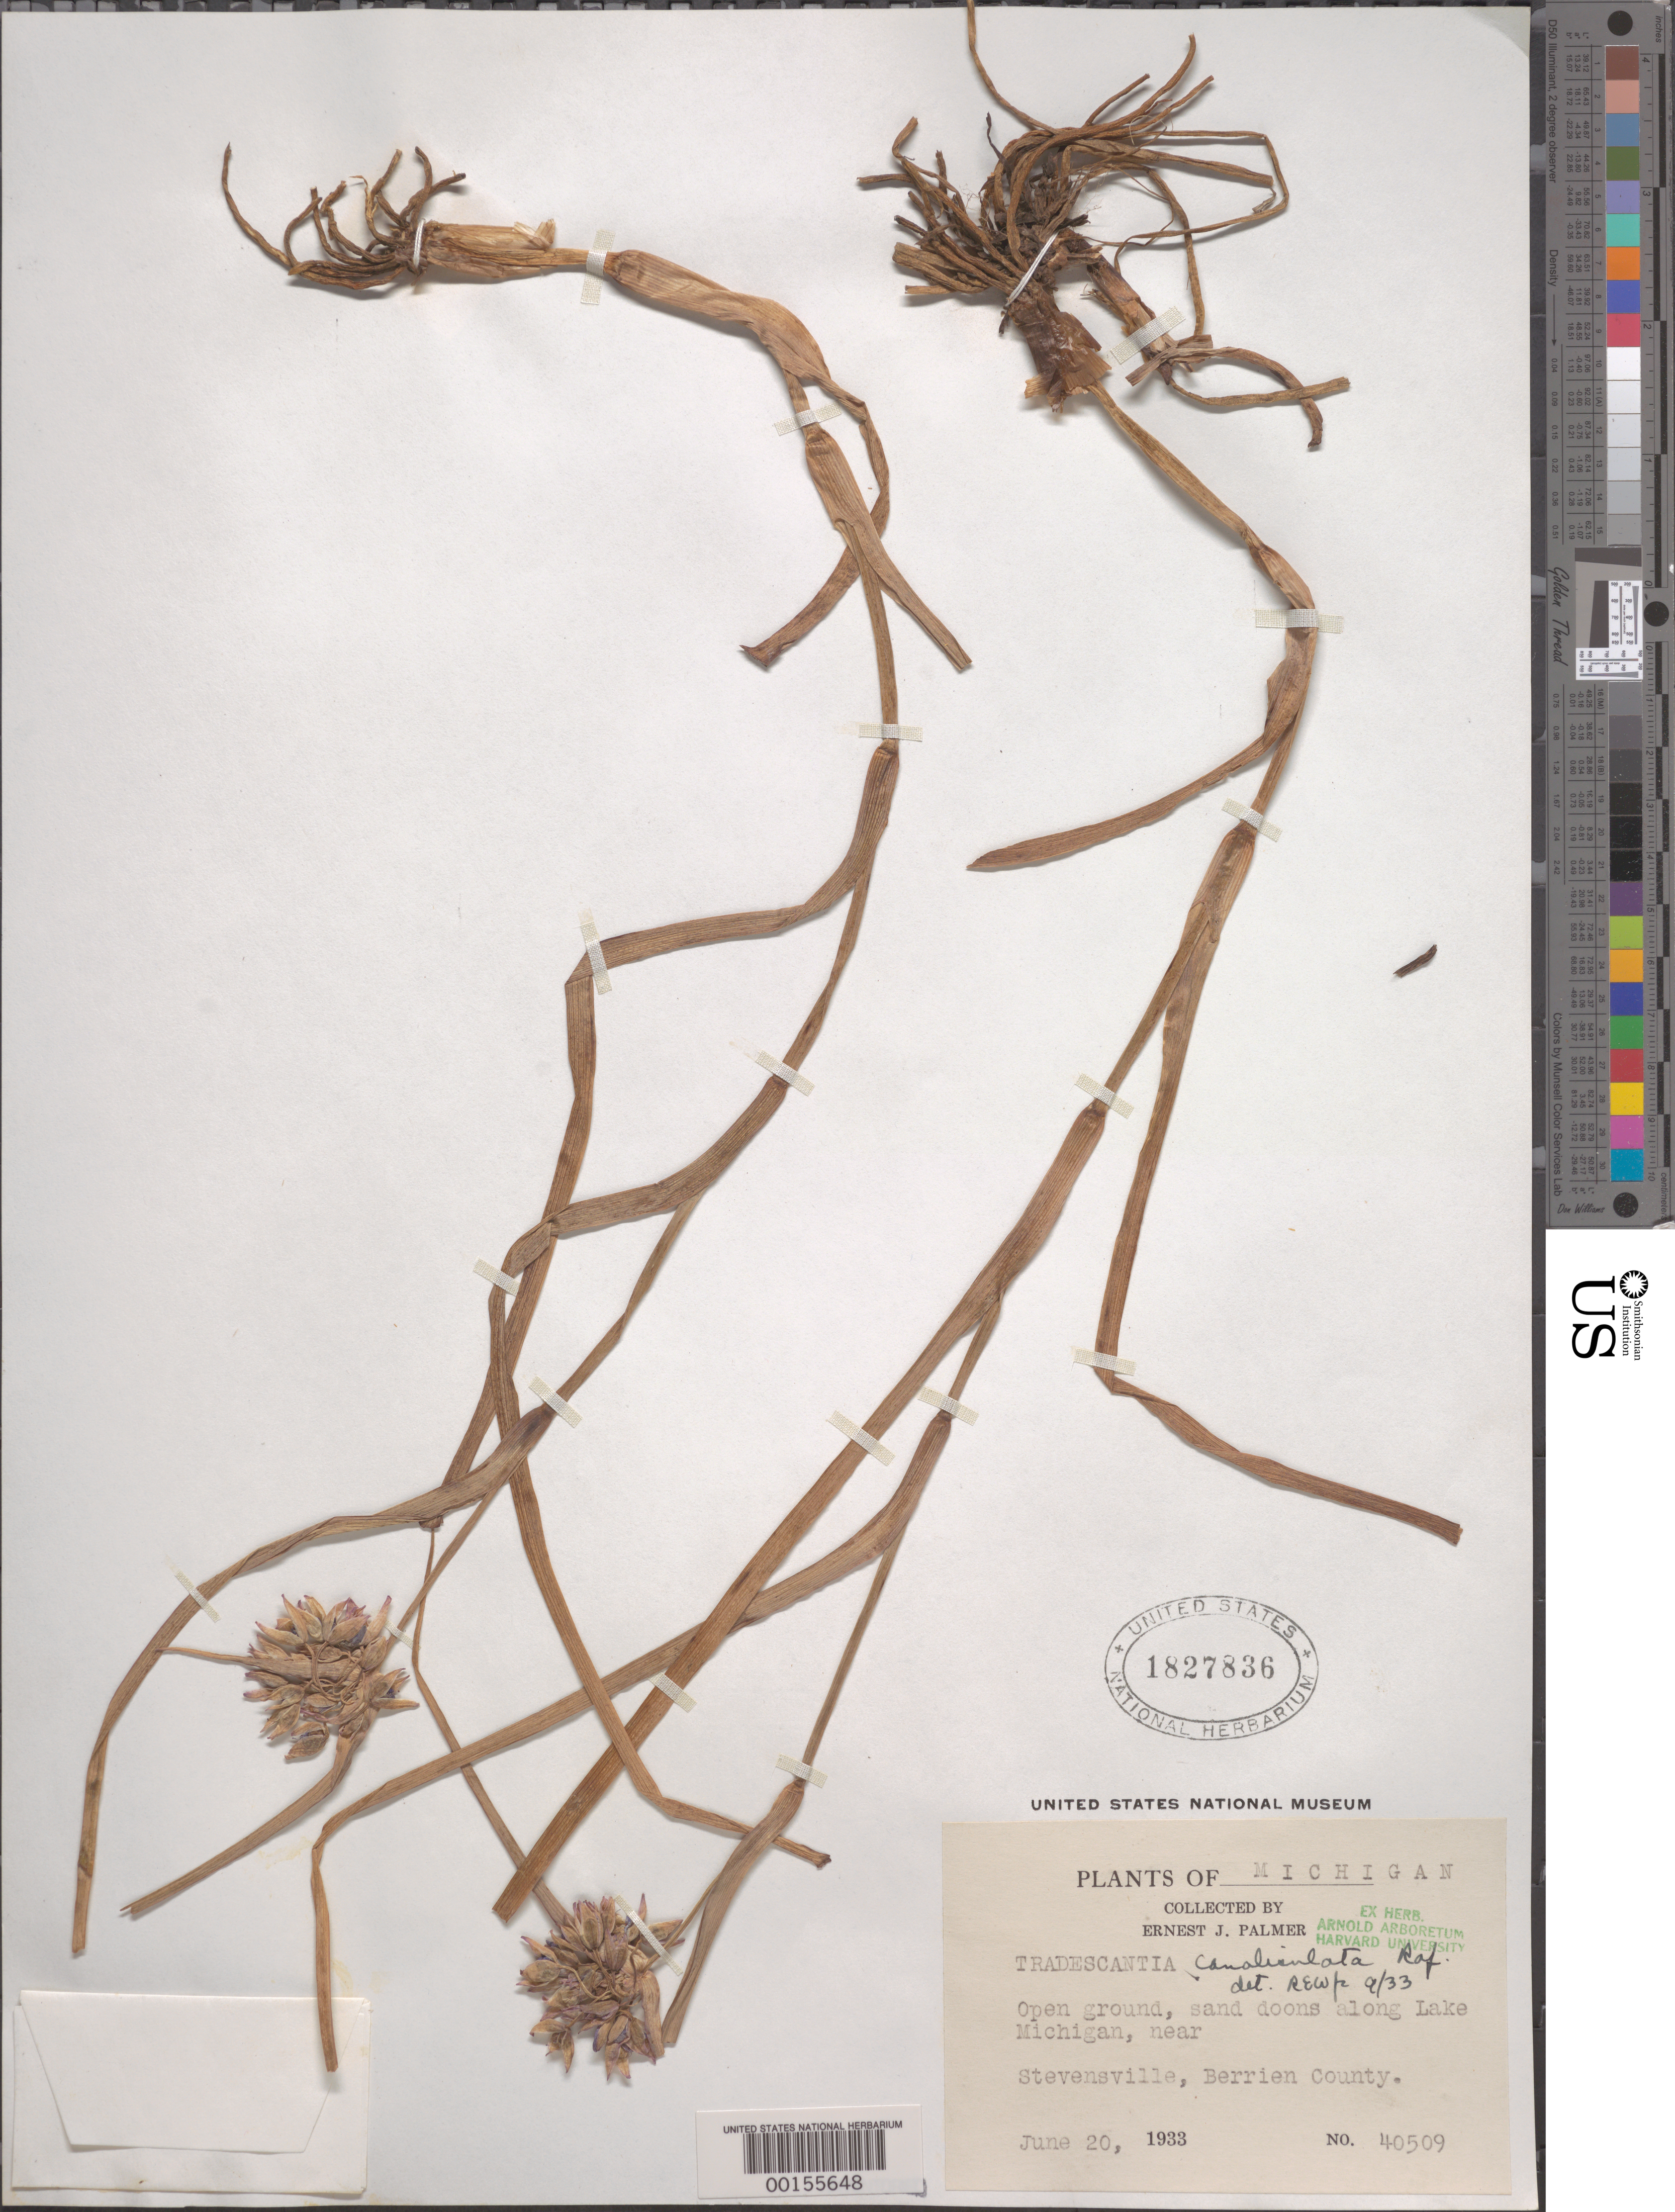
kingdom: Plantae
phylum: Tracheophyta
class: Liliopsida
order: Commelinales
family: Commelinaceae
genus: Tradescantia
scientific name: Tradescantia ohiensis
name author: Raf.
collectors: E. J. Palmer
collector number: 40509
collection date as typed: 20 Jun 1933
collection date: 1933-06-20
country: United States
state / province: Michigan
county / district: Berrien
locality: Stevensville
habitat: Sand dunes along lake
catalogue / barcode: US 1827836